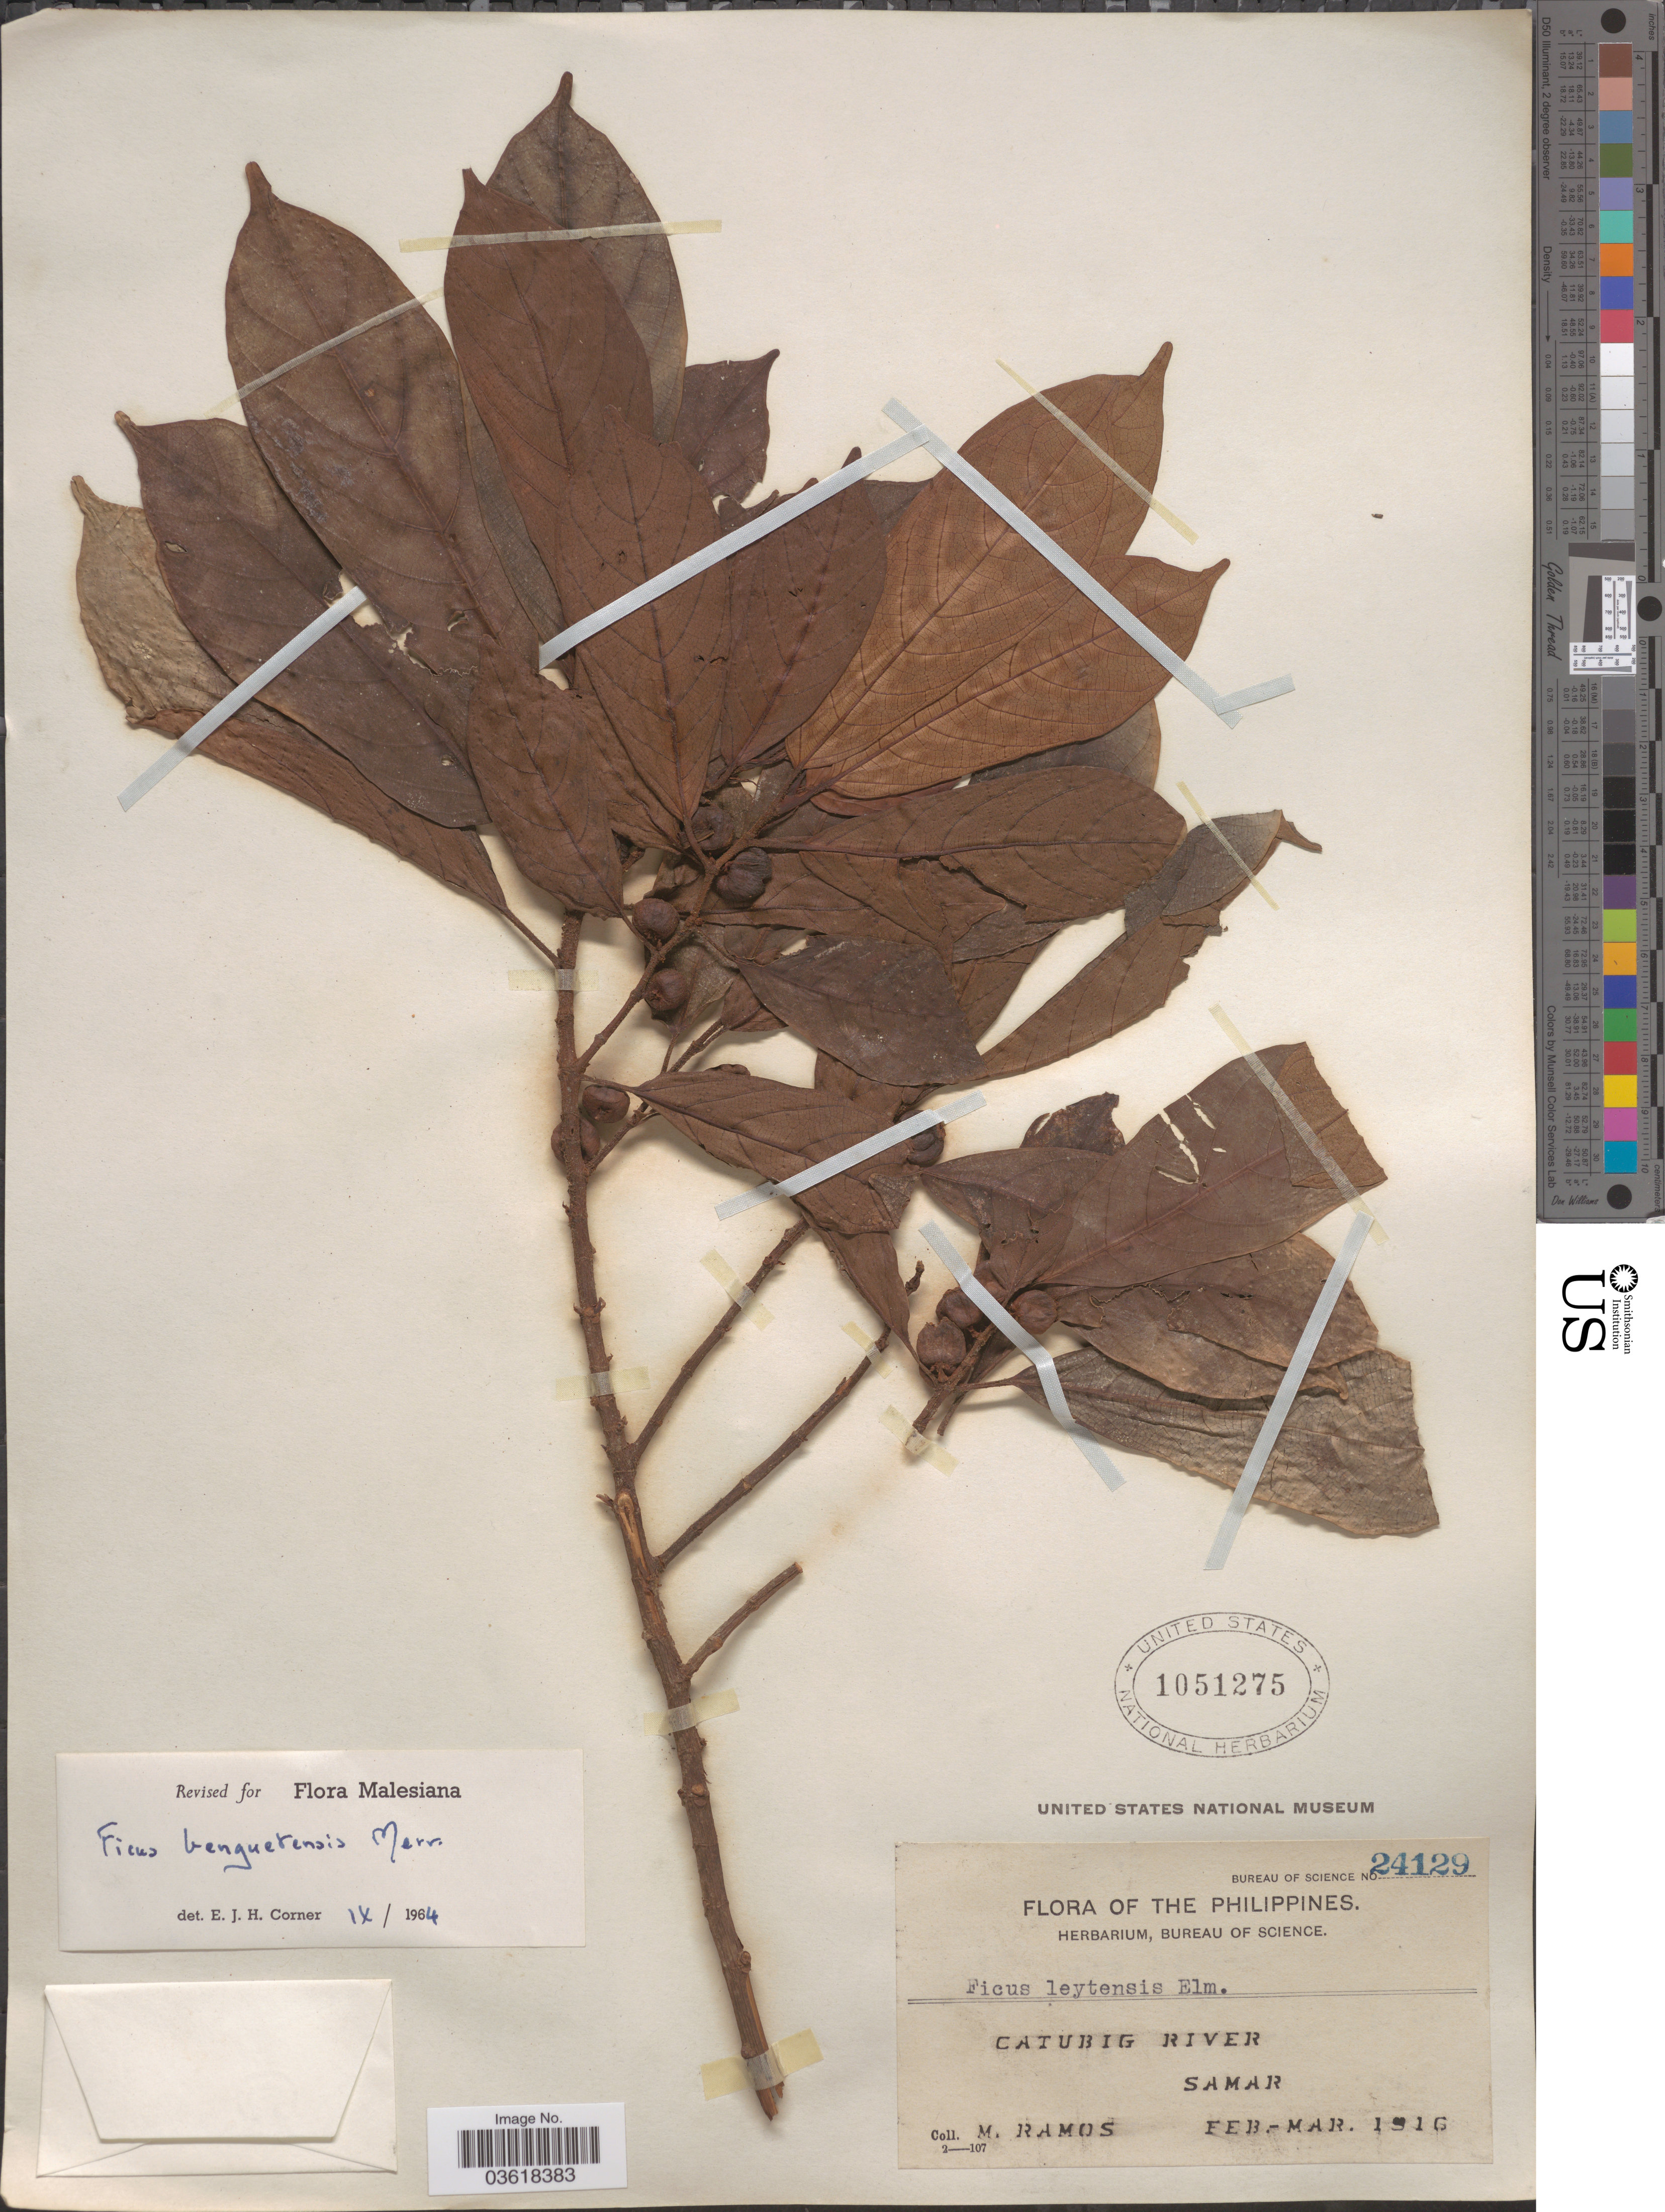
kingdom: Plantae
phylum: Tracheophyta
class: Magnoliopsida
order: Rosales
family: Moraceae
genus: Ficus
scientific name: Ficus benguetensis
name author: Merr.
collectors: M. Ramos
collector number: Bureau of Science 24129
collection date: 1916-02/1916-03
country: Philippines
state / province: Eastern Visayas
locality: Catubig River. Samar.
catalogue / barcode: US 1051275